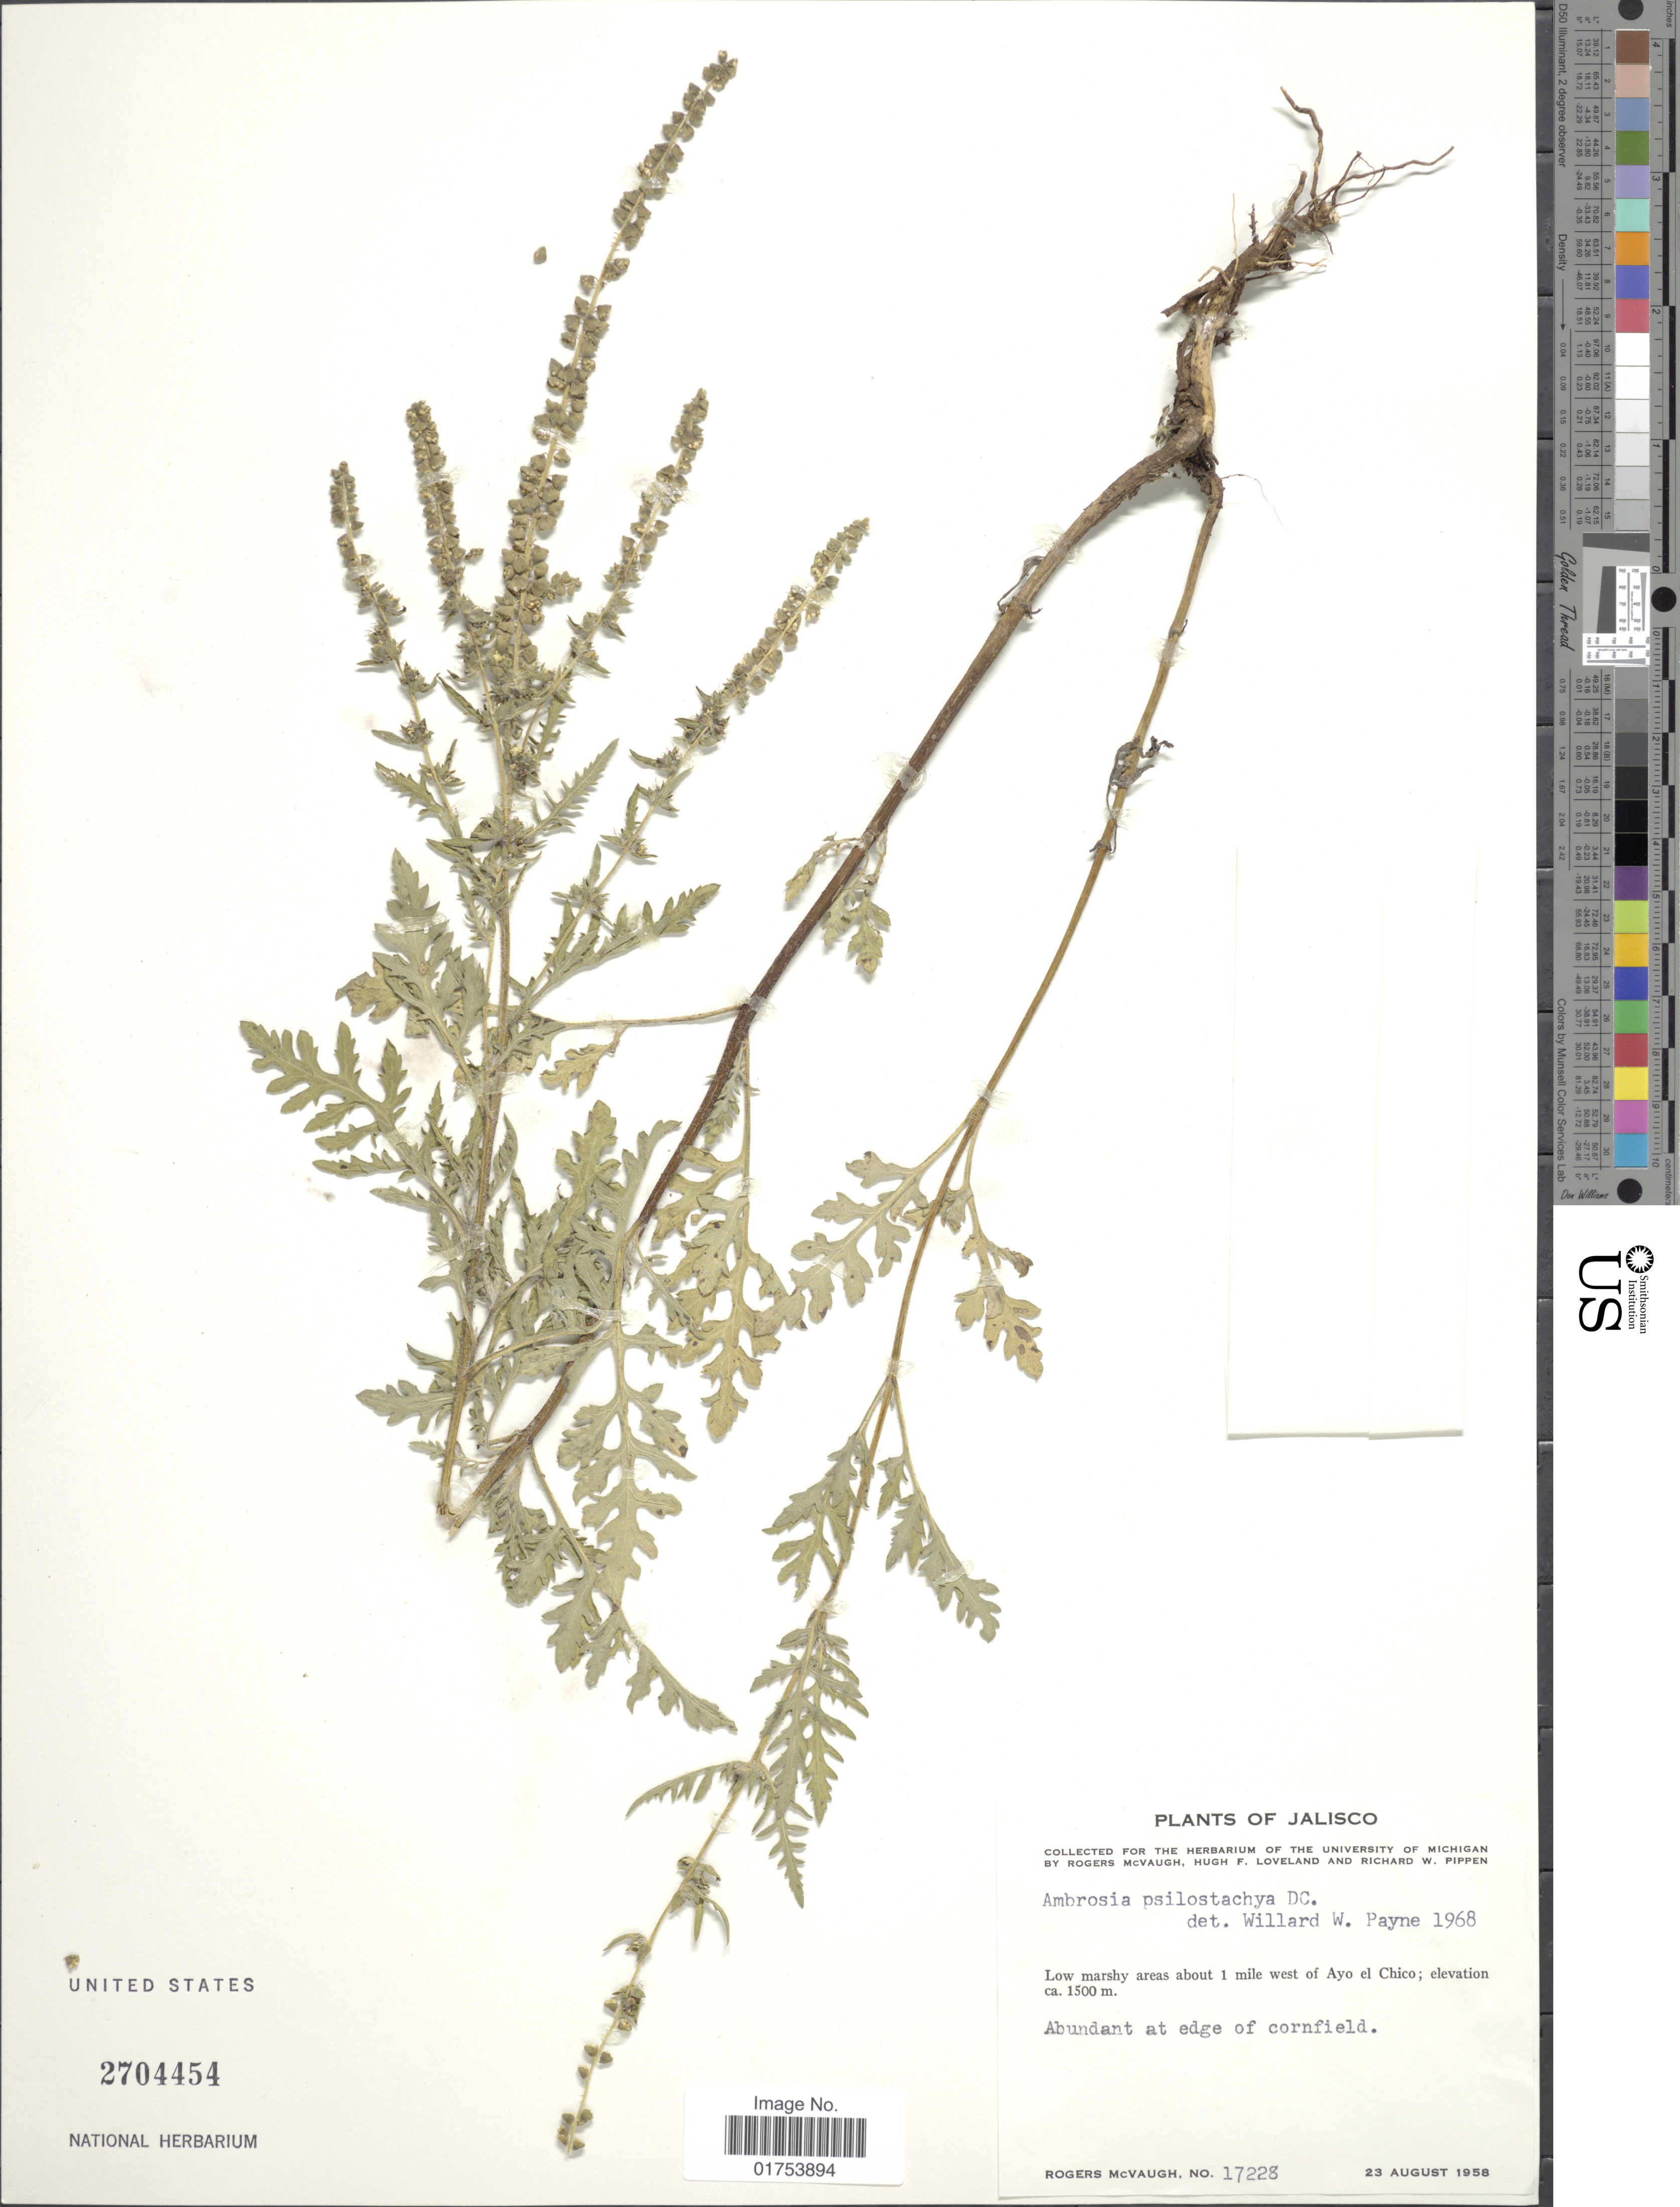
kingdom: Plantae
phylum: Tracheophyta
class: Magnoliopsida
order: Asterales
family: Asteraceae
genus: Ambrosia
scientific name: Ambrosia psilostachya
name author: DC.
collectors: R. McVaugh, H. Loveland & R. W. Pippen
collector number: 17228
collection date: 1958-08-23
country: Mexico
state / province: Jalisco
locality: Low marshy areas about 1 mile west of Ayo el Chico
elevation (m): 1500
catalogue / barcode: US 2704454